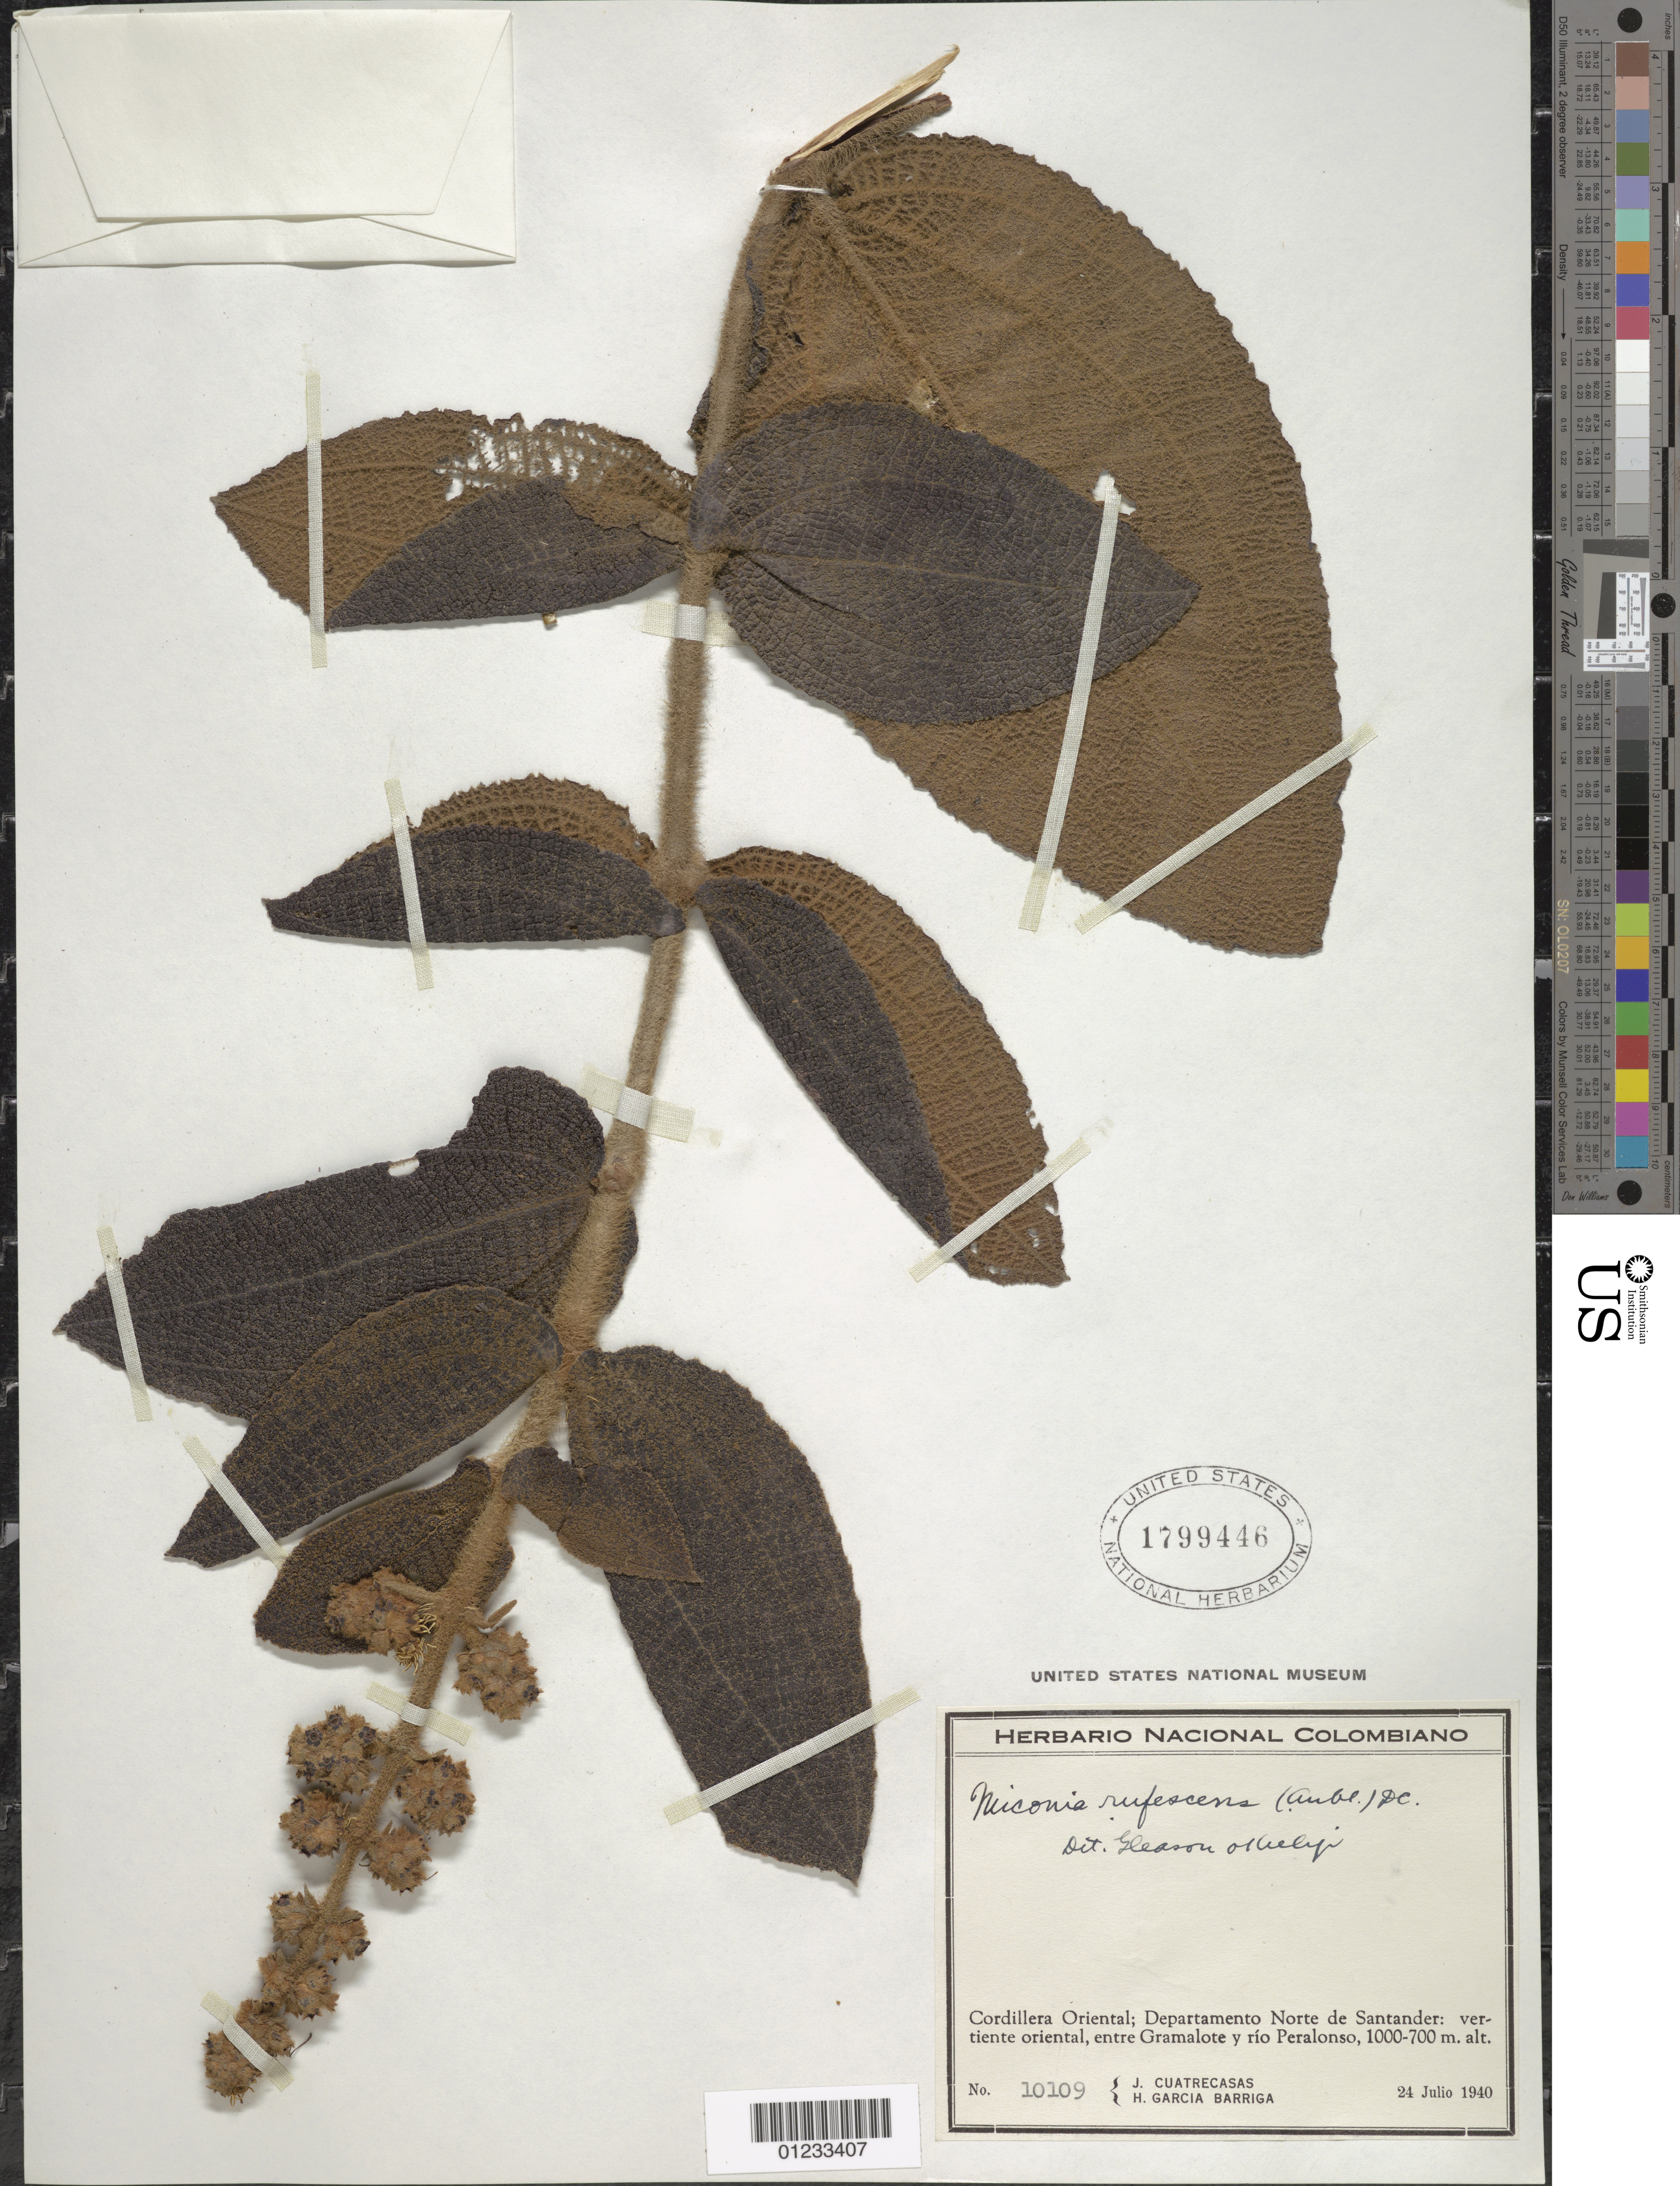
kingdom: Plantae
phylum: Tracheophyta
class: Magnoliopsida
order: Myrtales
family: Melastomataceae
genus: Miconia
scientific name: Miconia rufescens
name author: (Aubl.) DC.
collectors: J. Cuatrecasas & H. García Barriga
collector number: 10109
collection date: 1940-07-24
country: Colombia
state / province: Norte de Santander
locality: Cordillera Oriental: vertiente oriental, entre Gramalote y rio Peralonso.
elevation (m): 700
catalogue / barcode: US 1799446